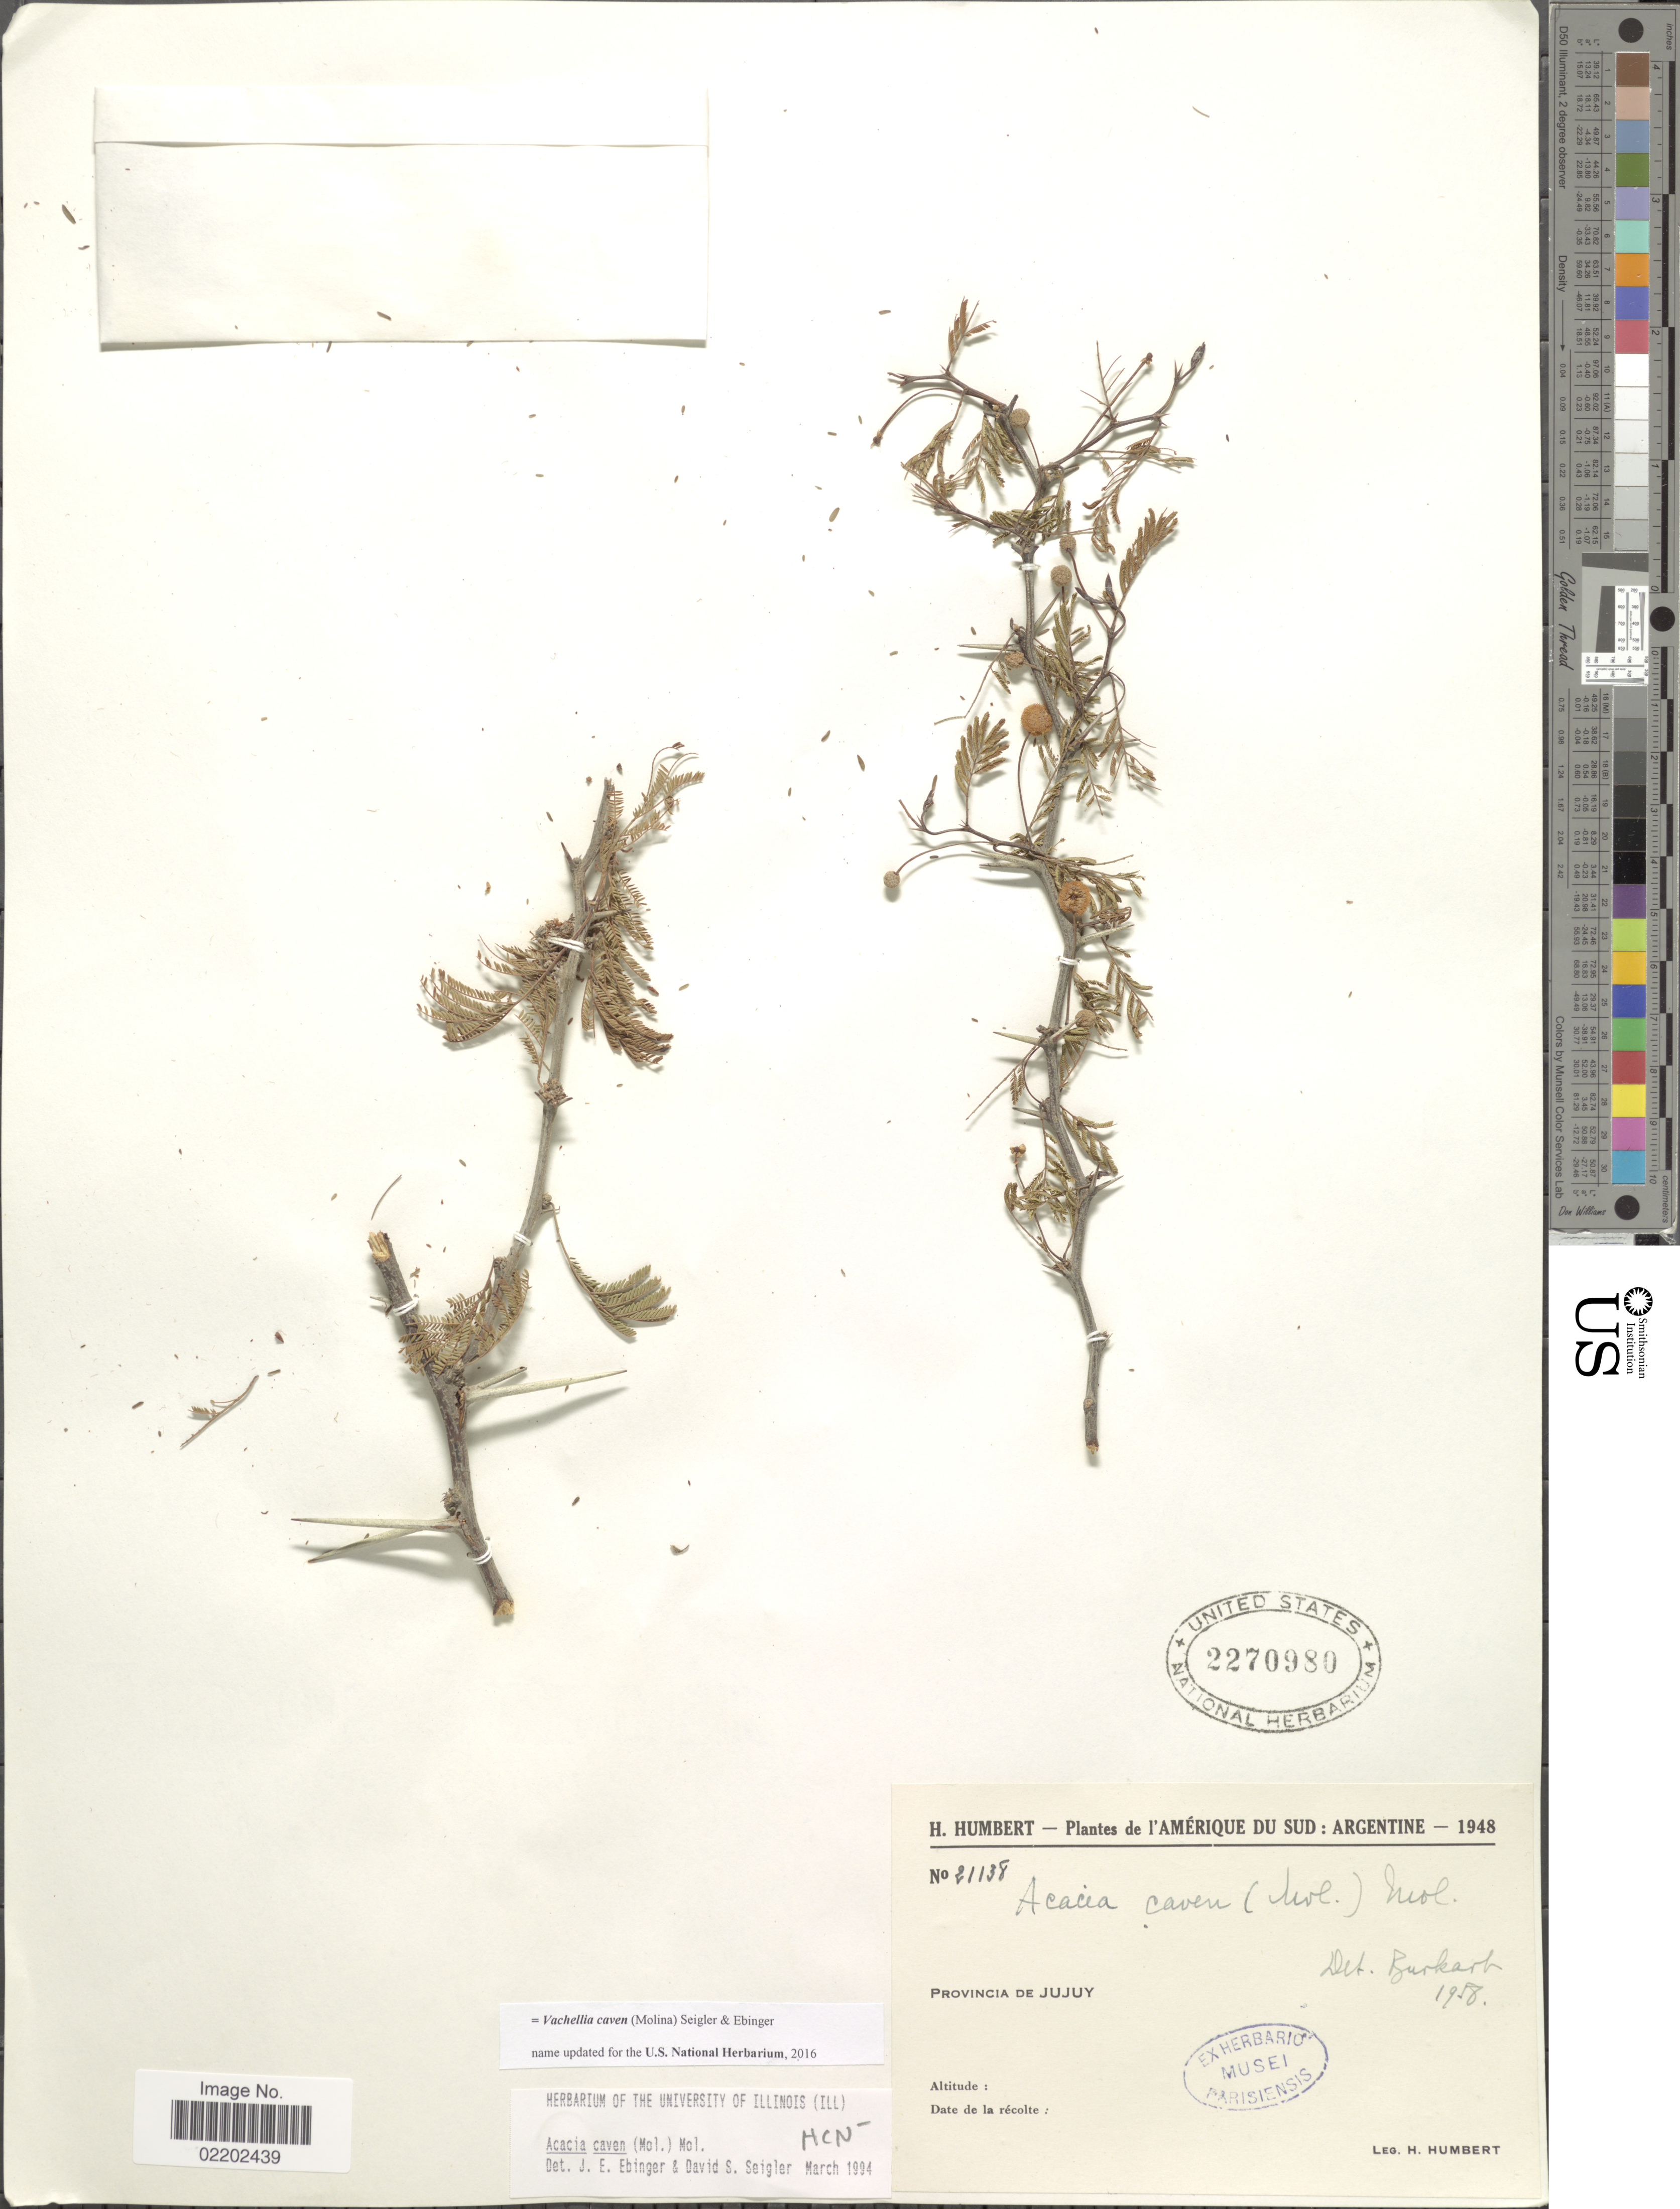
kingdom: Plantae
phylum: Tracheophyta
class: Magnoliopsida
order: Fabales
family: Fabaceae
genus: Vachellia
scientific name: Vachellia caven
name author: (Molina) Seigler & Ebinger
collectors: H. Humbert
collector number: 21138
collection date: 1948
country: Argentina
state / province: Jujuy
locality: L'Amérique du Sud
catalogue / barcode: US 2270980